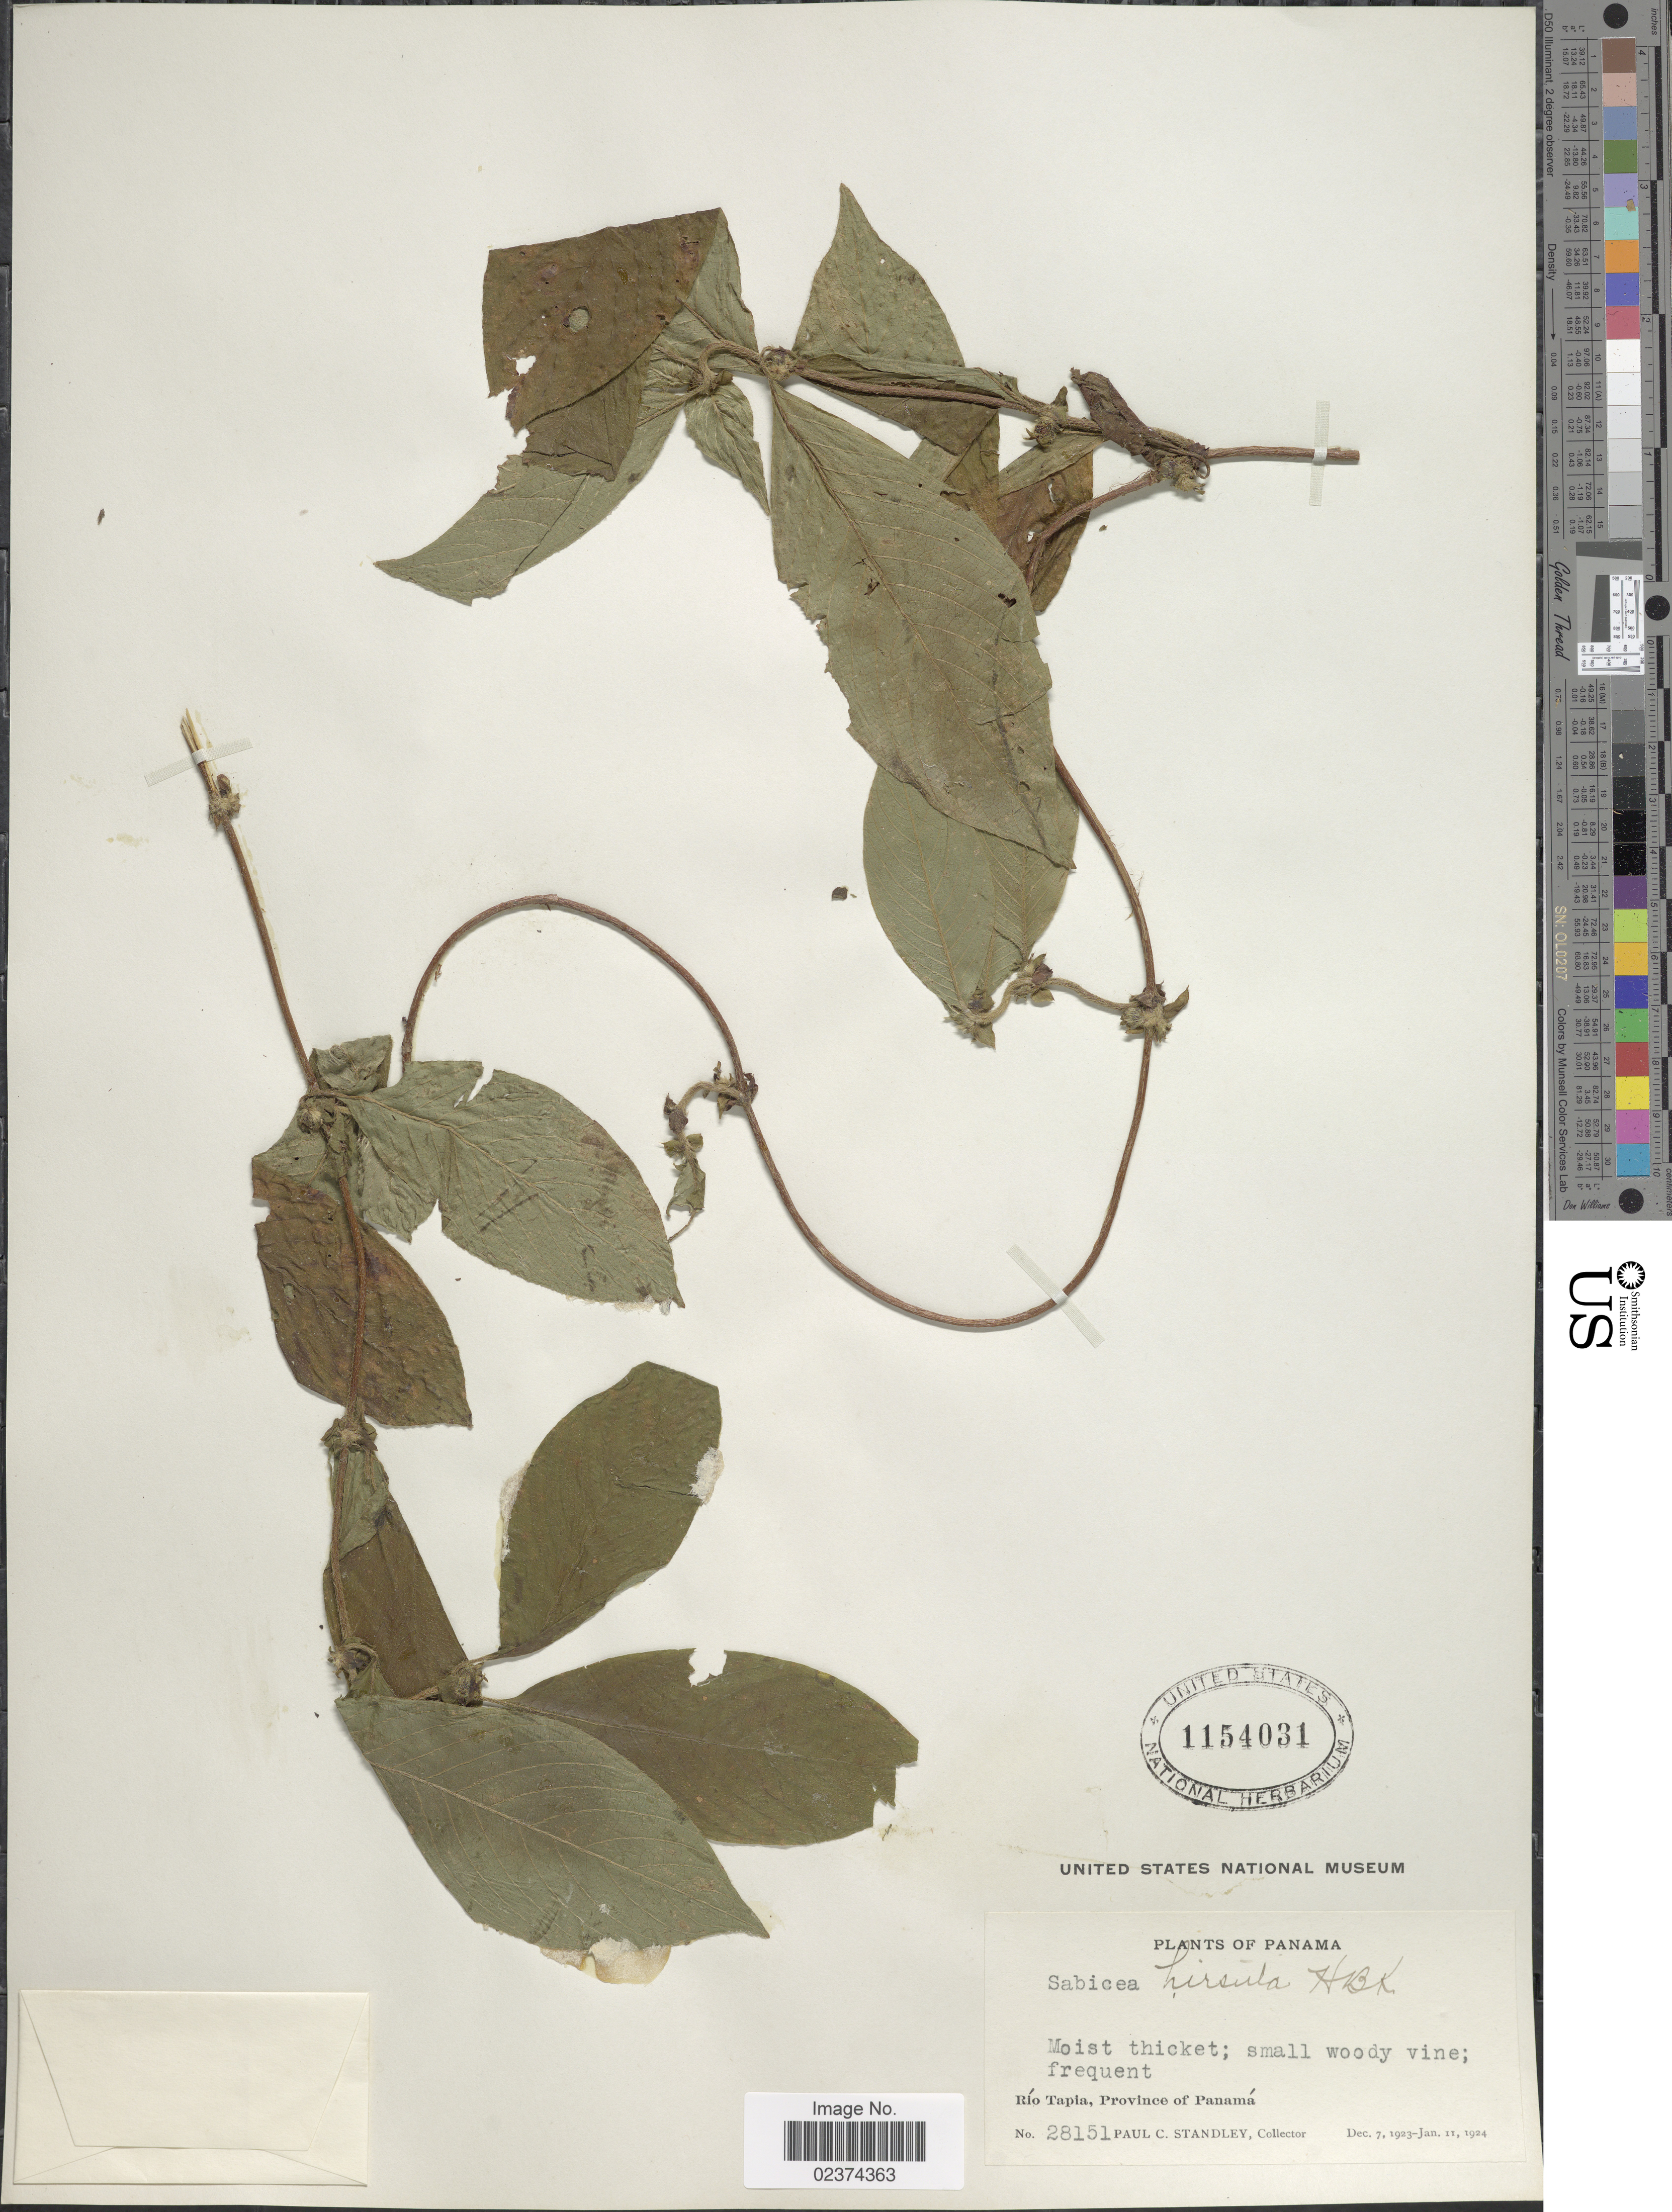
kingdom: Plantae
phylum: Tracheophyta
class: Magnoliopsida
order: Gentianales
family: Rubiaceae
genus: Sabicea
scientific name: Sabicea hirsuta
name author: Kunth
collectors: P. C. Standley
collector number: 28151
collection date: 1923-12-07/1924-01-11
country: Panama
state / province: Panamá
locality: Moist thicket; small woody vine; frequent, Río Tapia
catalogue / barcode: US 1154031